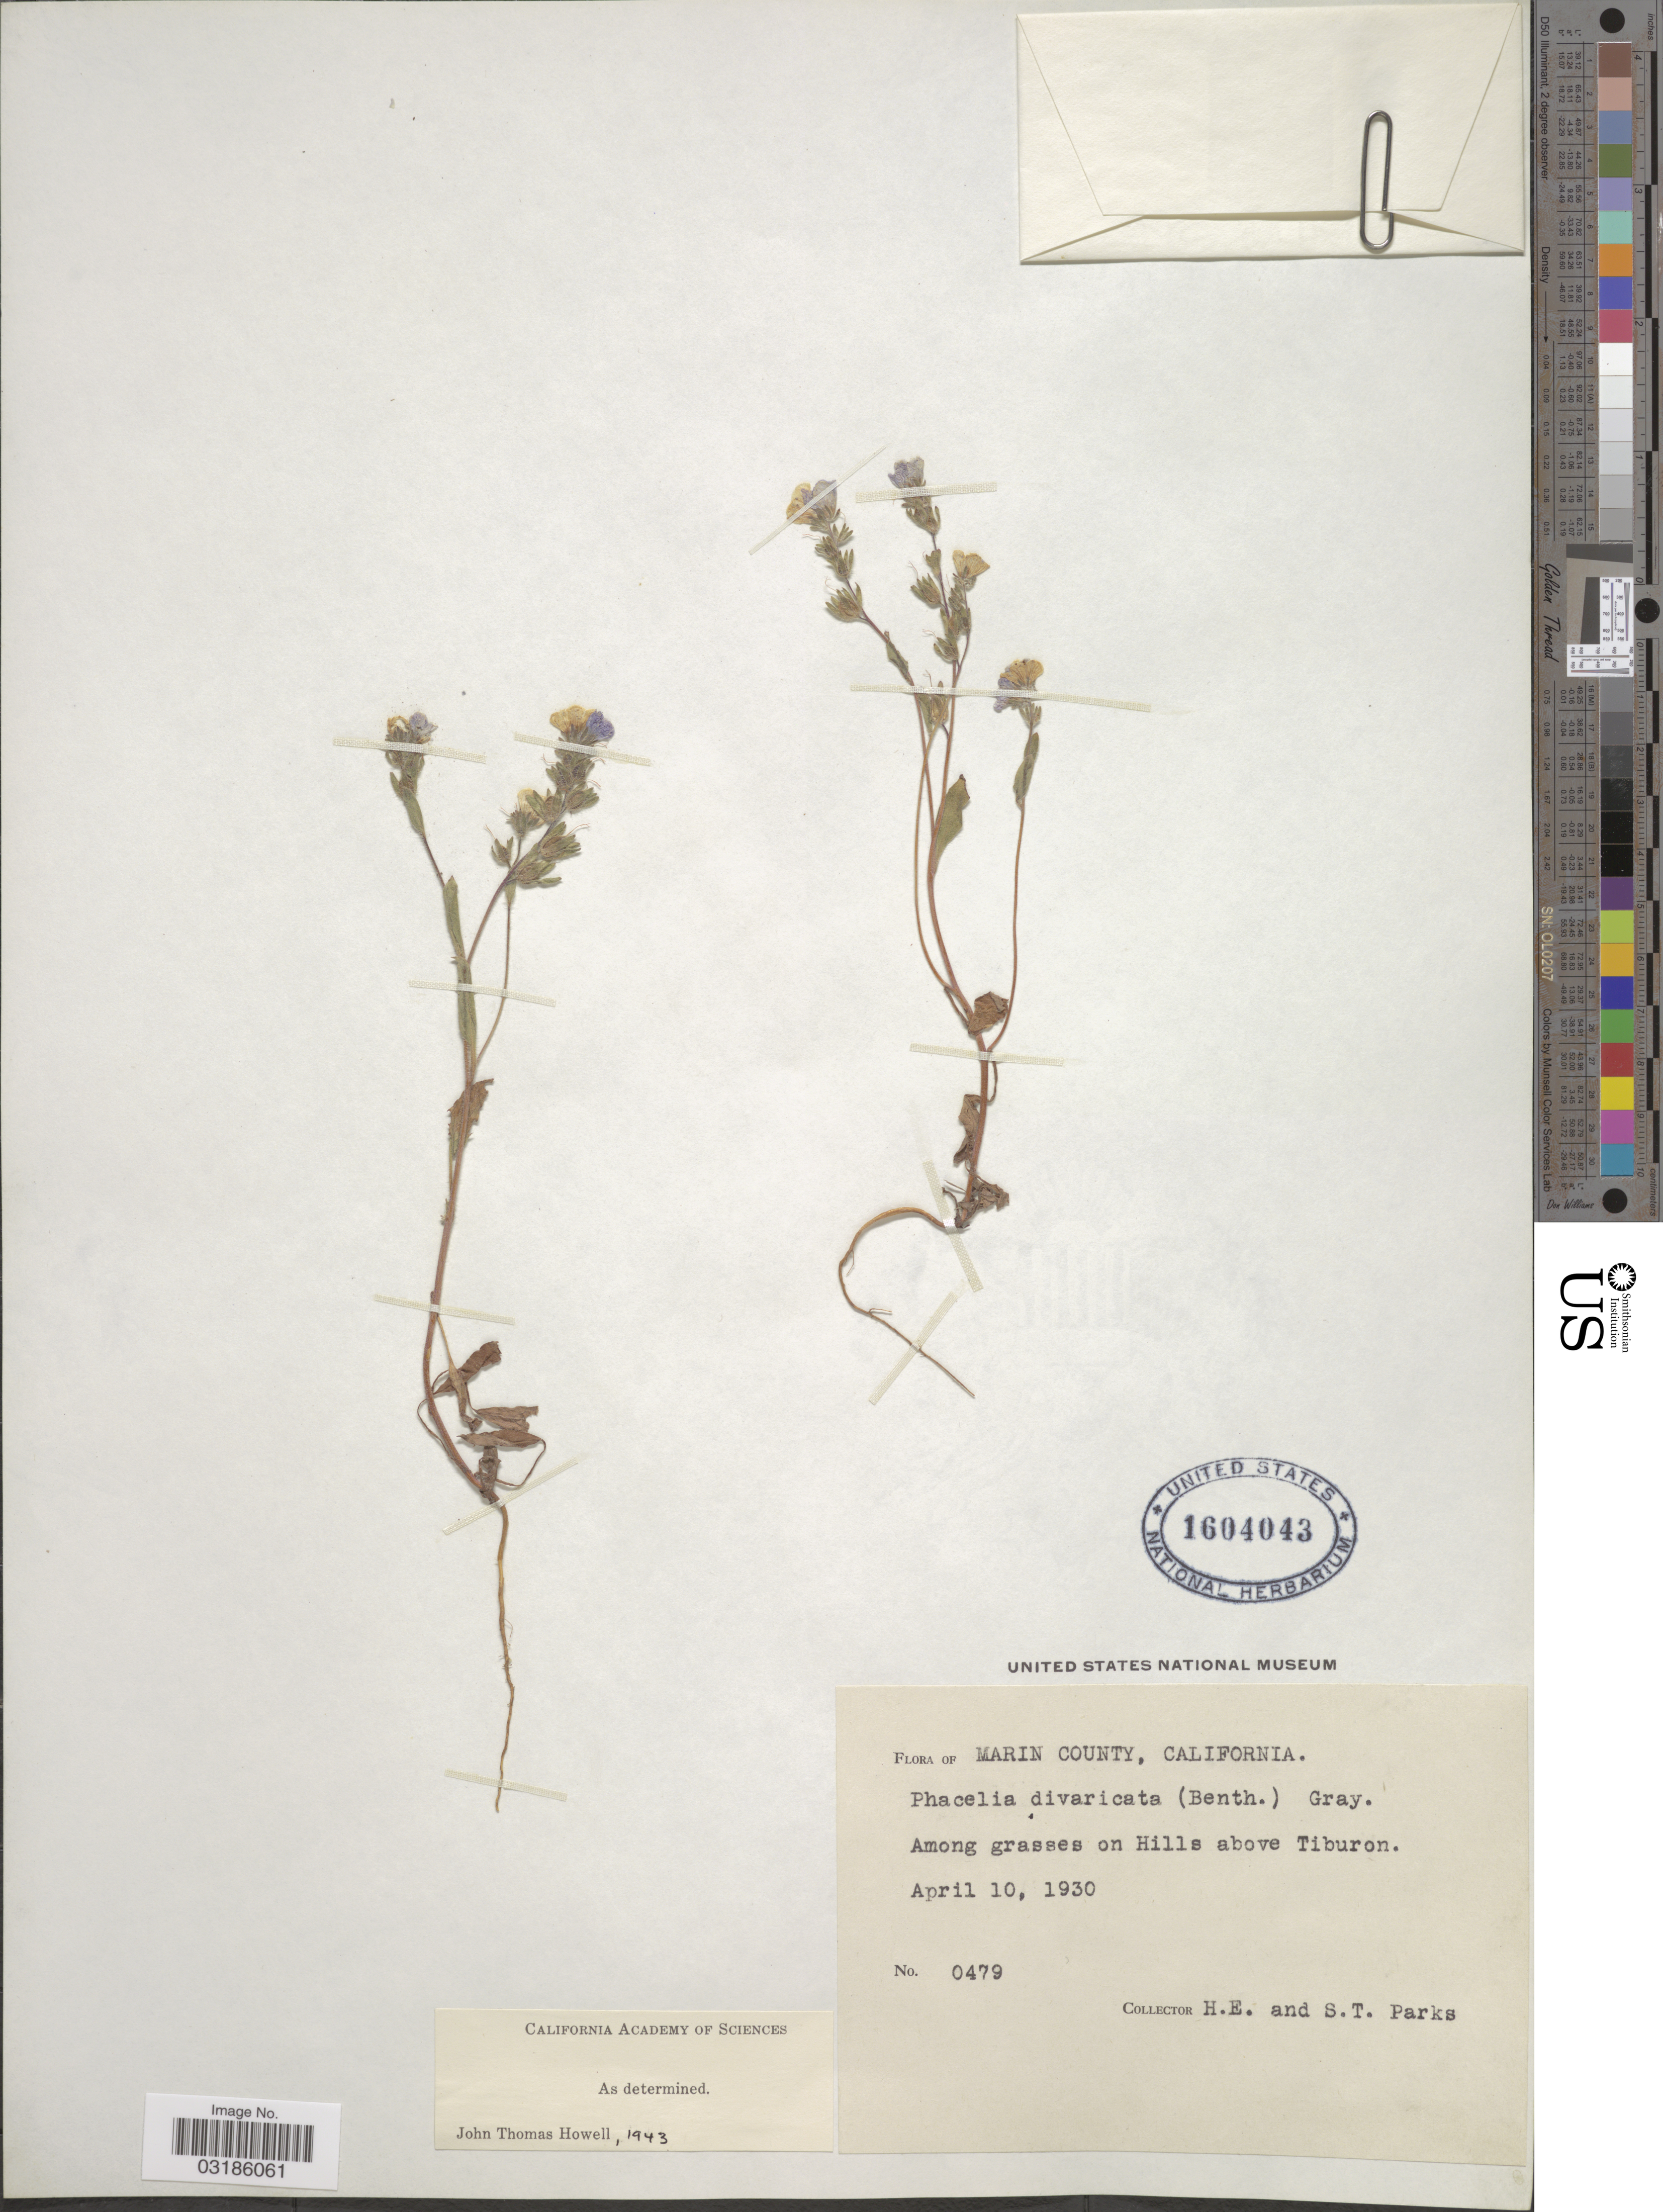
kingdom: Plantae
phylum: Tracheophyta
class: Magnoliopsida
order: Boraginales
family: Hydrophyllaceae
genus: Phacelia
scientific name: Phacelia divaricata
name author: (Benth.) A. Gray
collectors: H. E. Parks & S. Parks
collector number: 0479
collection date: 1930-04-10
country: United States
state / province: California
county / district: Marin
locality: Marin County. Among grasses on Hills above Tiburon.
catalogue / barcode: US 1604043